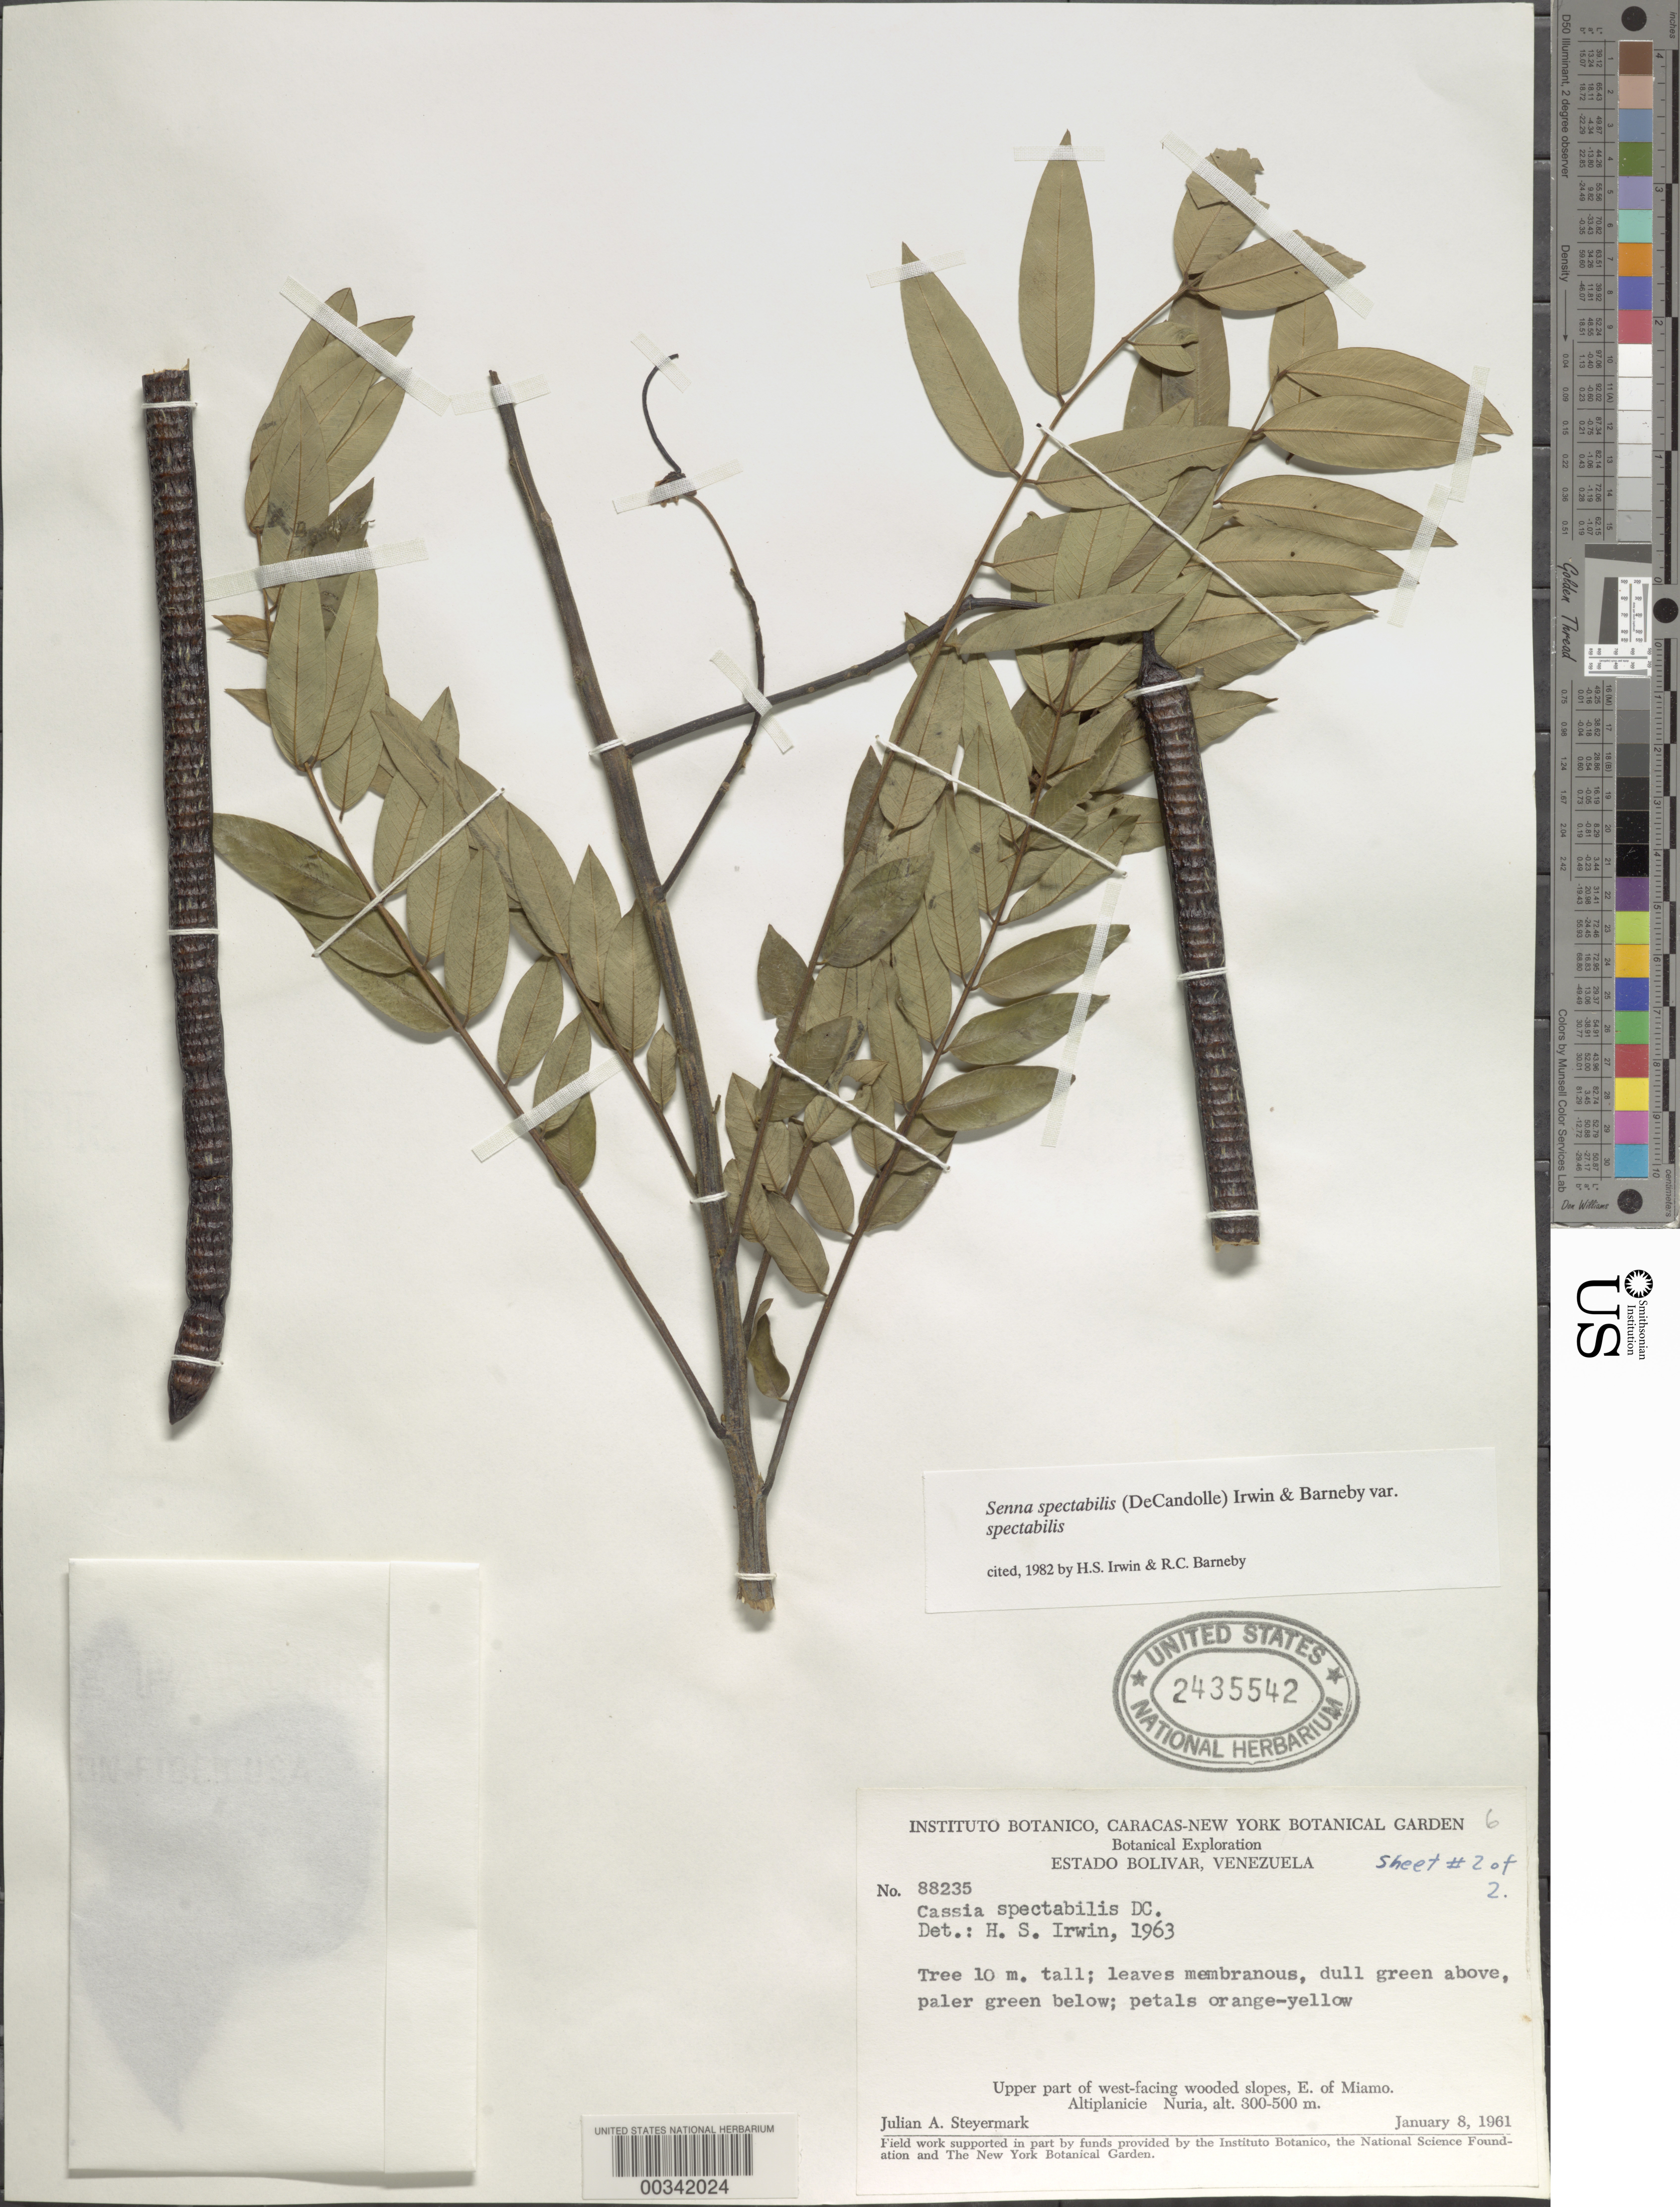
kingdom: Plantae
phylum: Tracheophyta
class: Magnoliopsida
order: Fabales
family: Fabaceae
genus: Senna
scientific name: Senna spectabilis var. spectabilis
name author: (DC.) H.S. Irwin & Barneby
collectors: J. Steyermark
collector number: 88235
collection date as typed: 08 Jan 1961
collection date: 1961-01-08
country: Venezuela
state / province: Bolivar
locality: Upper part of w facing slopes, e of miamo; altiplanicie nuria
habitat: Wooded slopes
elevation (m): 300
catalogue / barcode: US 342024